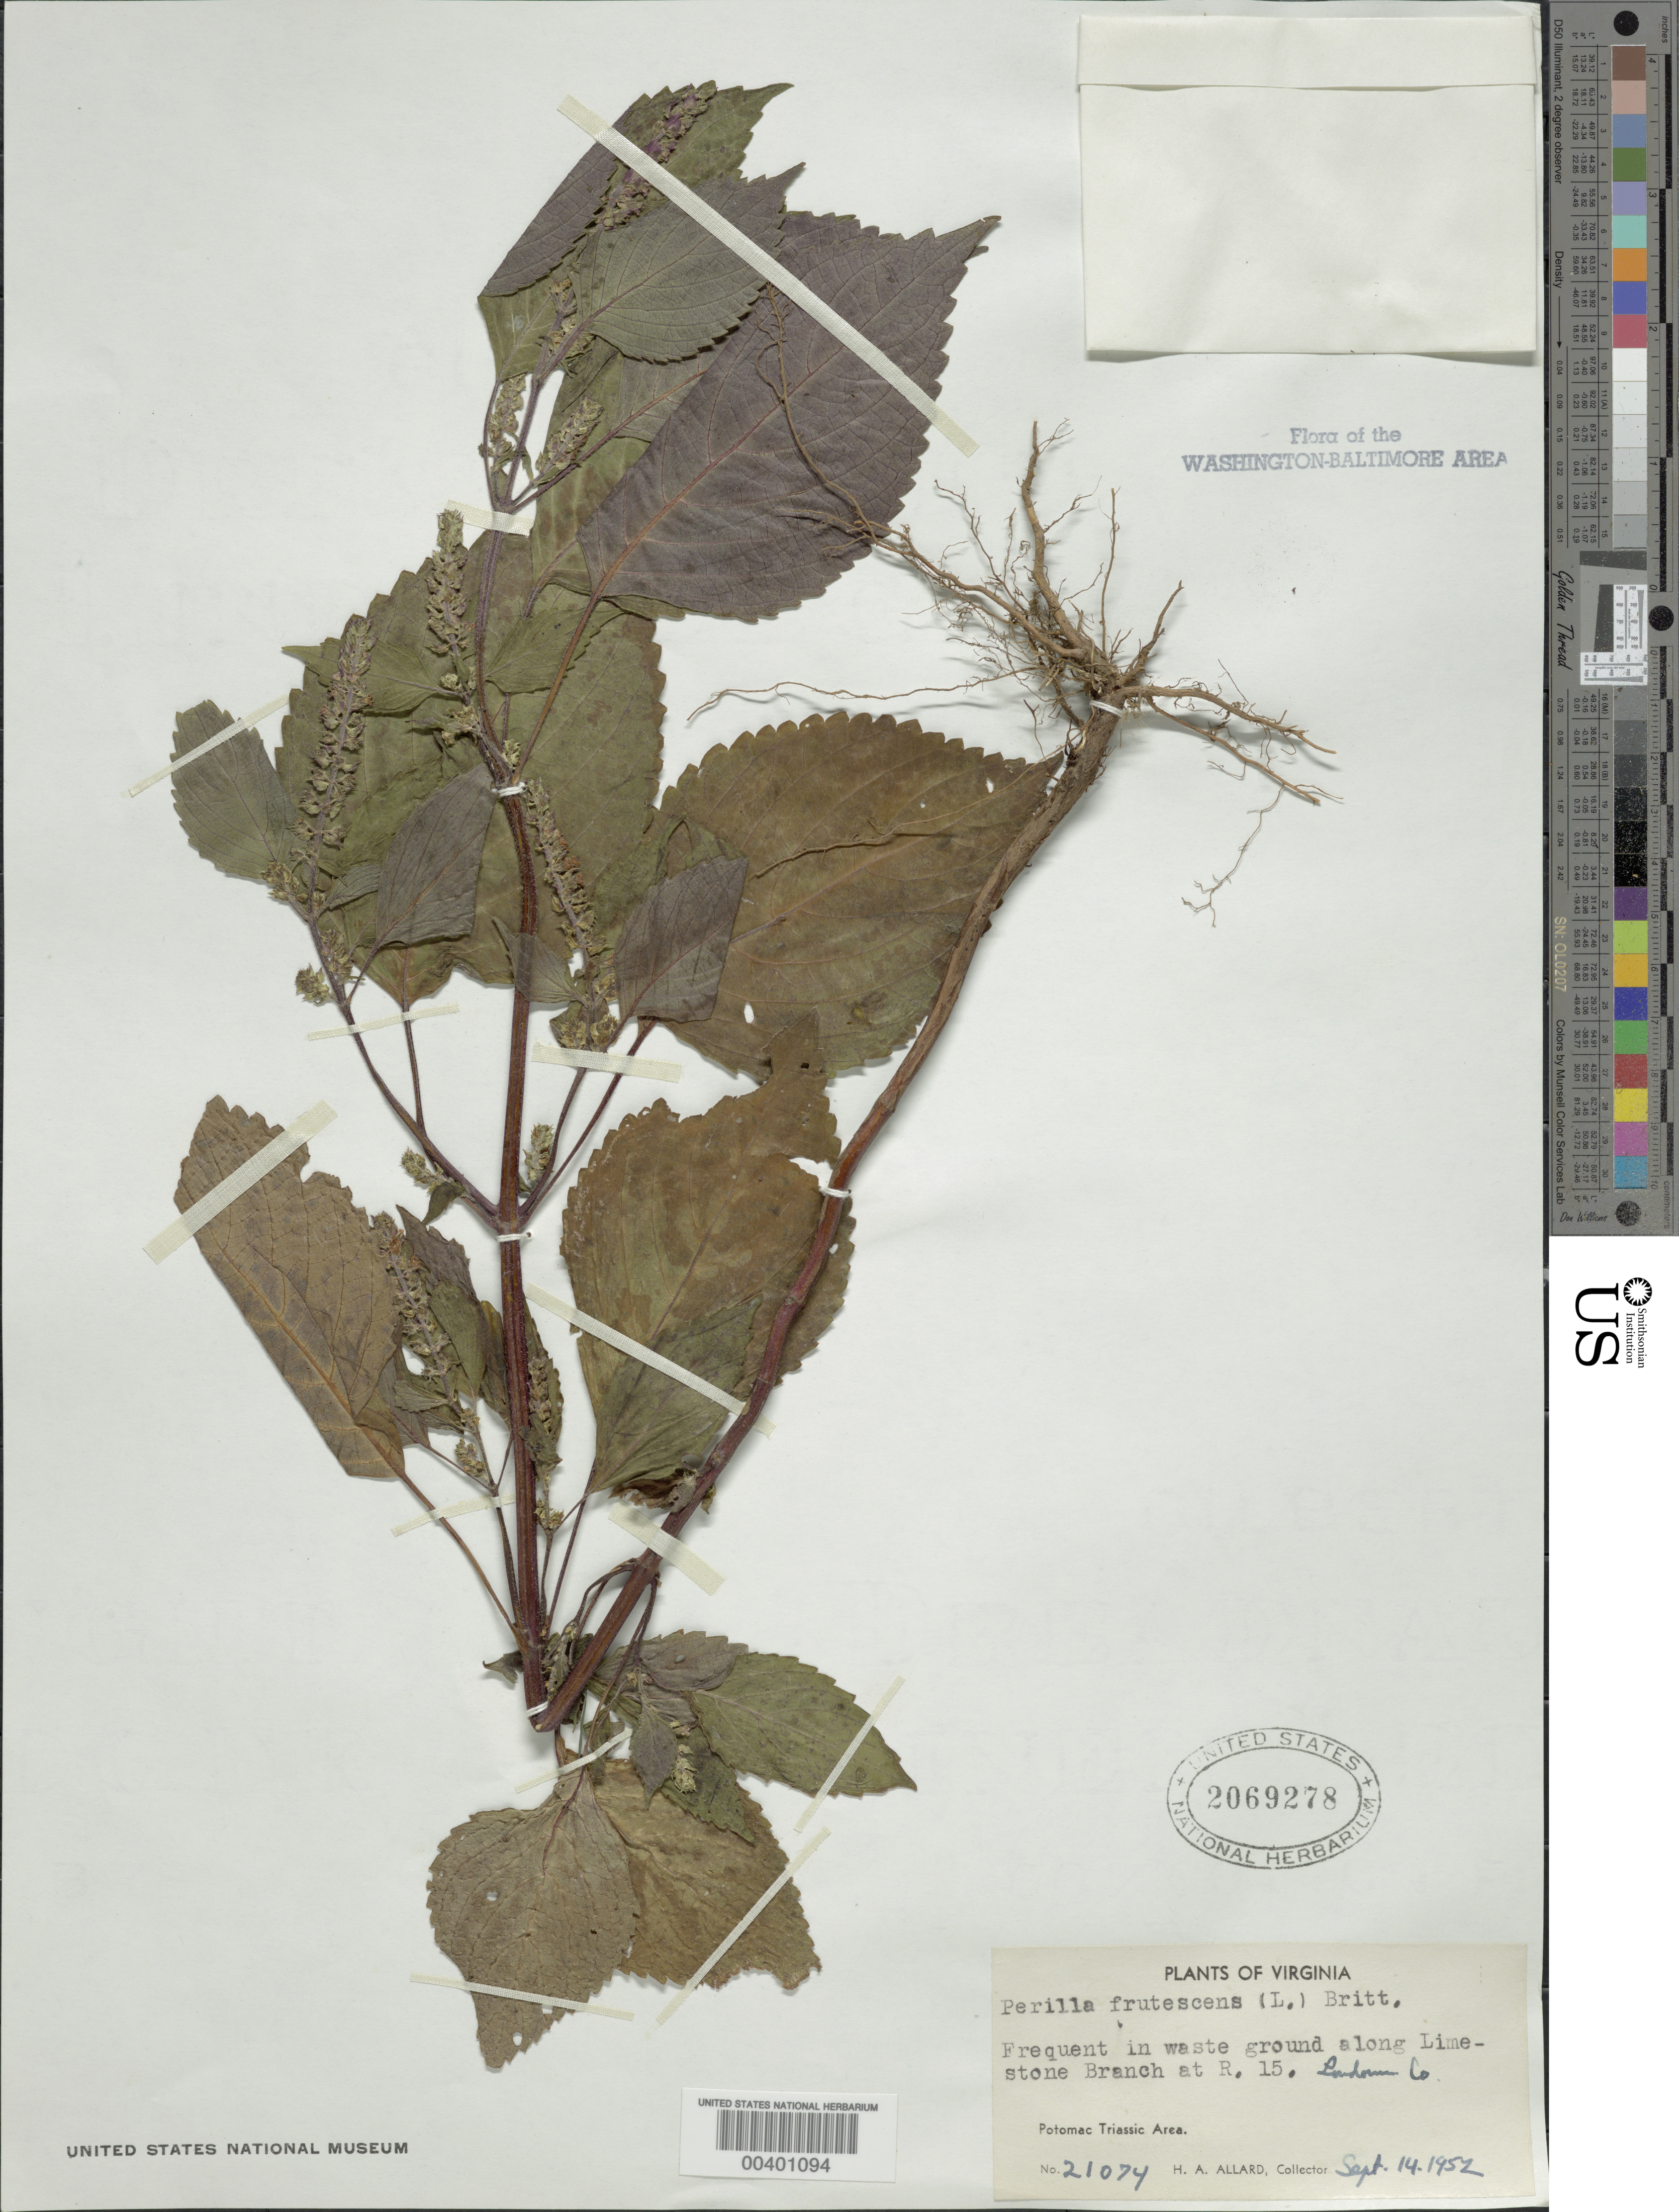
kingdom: Plantae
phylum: Tracheophyta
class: Magnoliopsida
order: Lamiales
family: Lamiaceae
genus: Perilla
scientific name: Perilla frutescens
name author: (L.) Britton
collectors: H. A. Allard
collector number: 21074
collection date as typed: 14 Sep 1952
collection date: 1952-09-14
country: United States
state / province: Virginia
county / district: Loudoun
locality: Limestone Branch at Route 15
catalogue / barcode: US 2069278